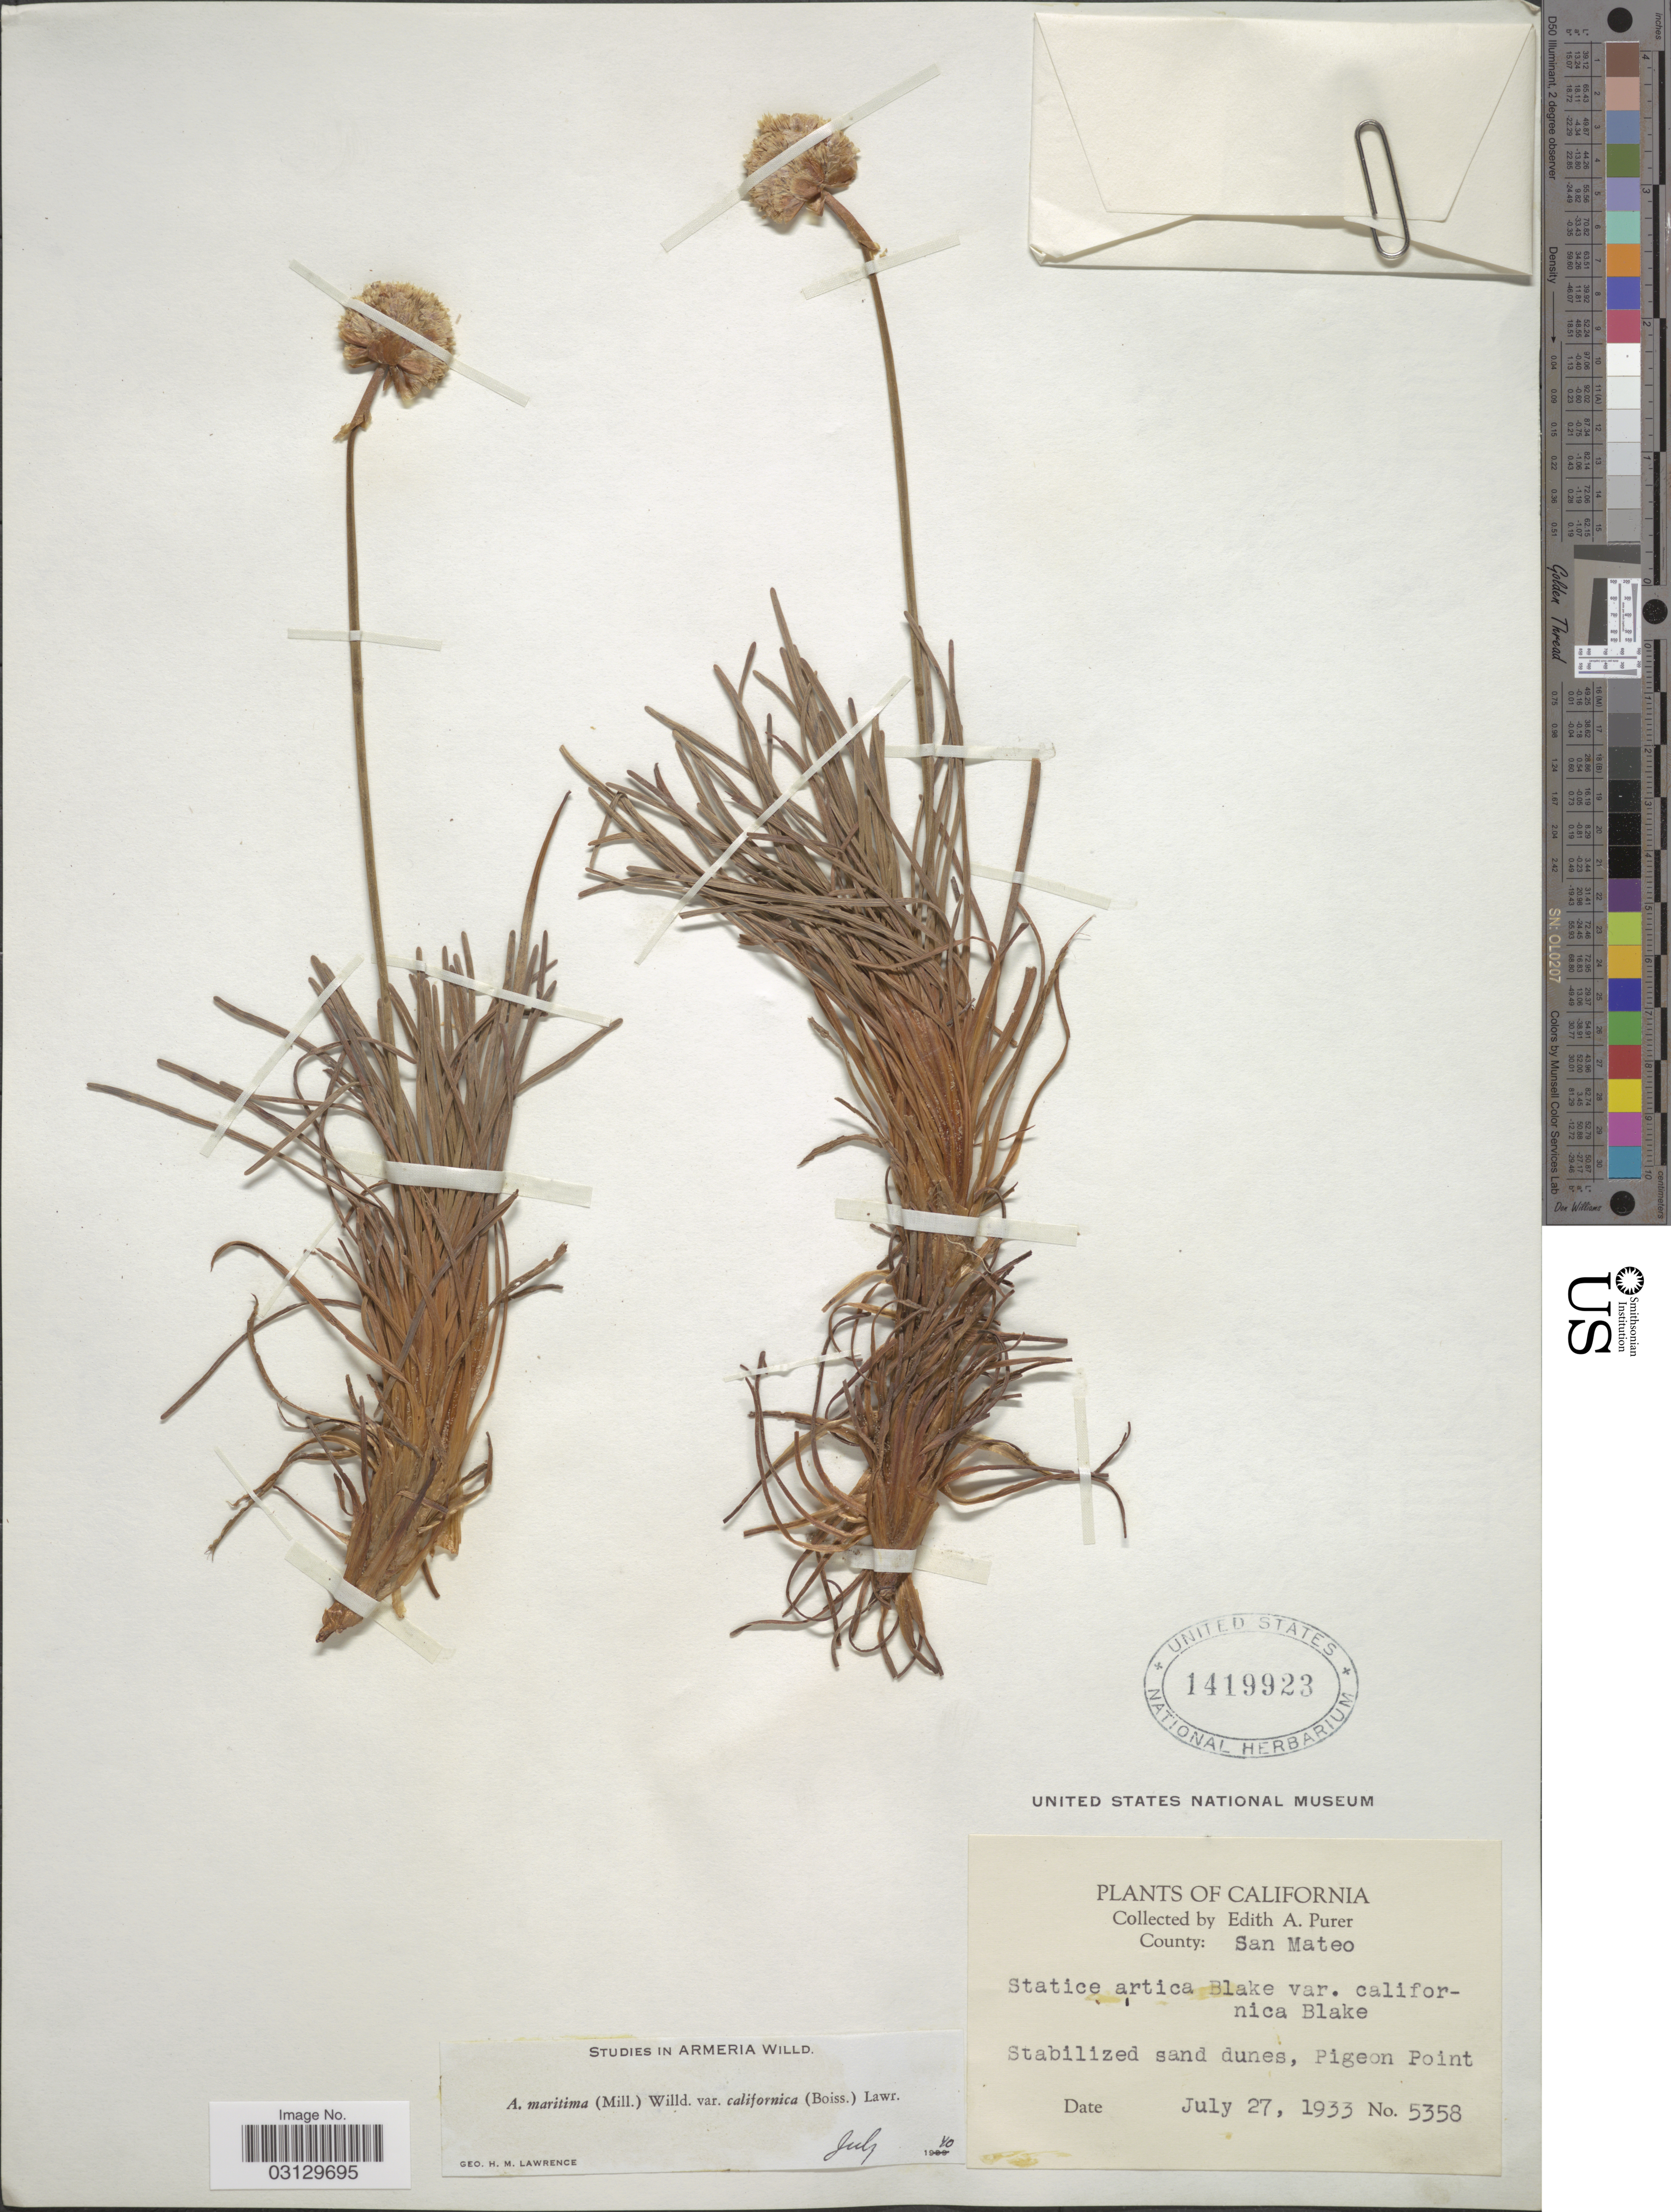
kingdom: Plantae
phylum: Tracheophyta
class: Magnoliopsida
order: Caryophyllales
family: Plumbaginaceae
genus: Armeria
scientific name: Armeria maritima subsp. californica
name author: (Boiss.) A.E. Porsild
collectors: E. Purer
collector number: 5358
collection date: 1933-07-27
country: United States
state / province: California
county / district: San Mateo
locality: County: San Mateo. Pigeon Point.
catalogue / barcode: US 1419923